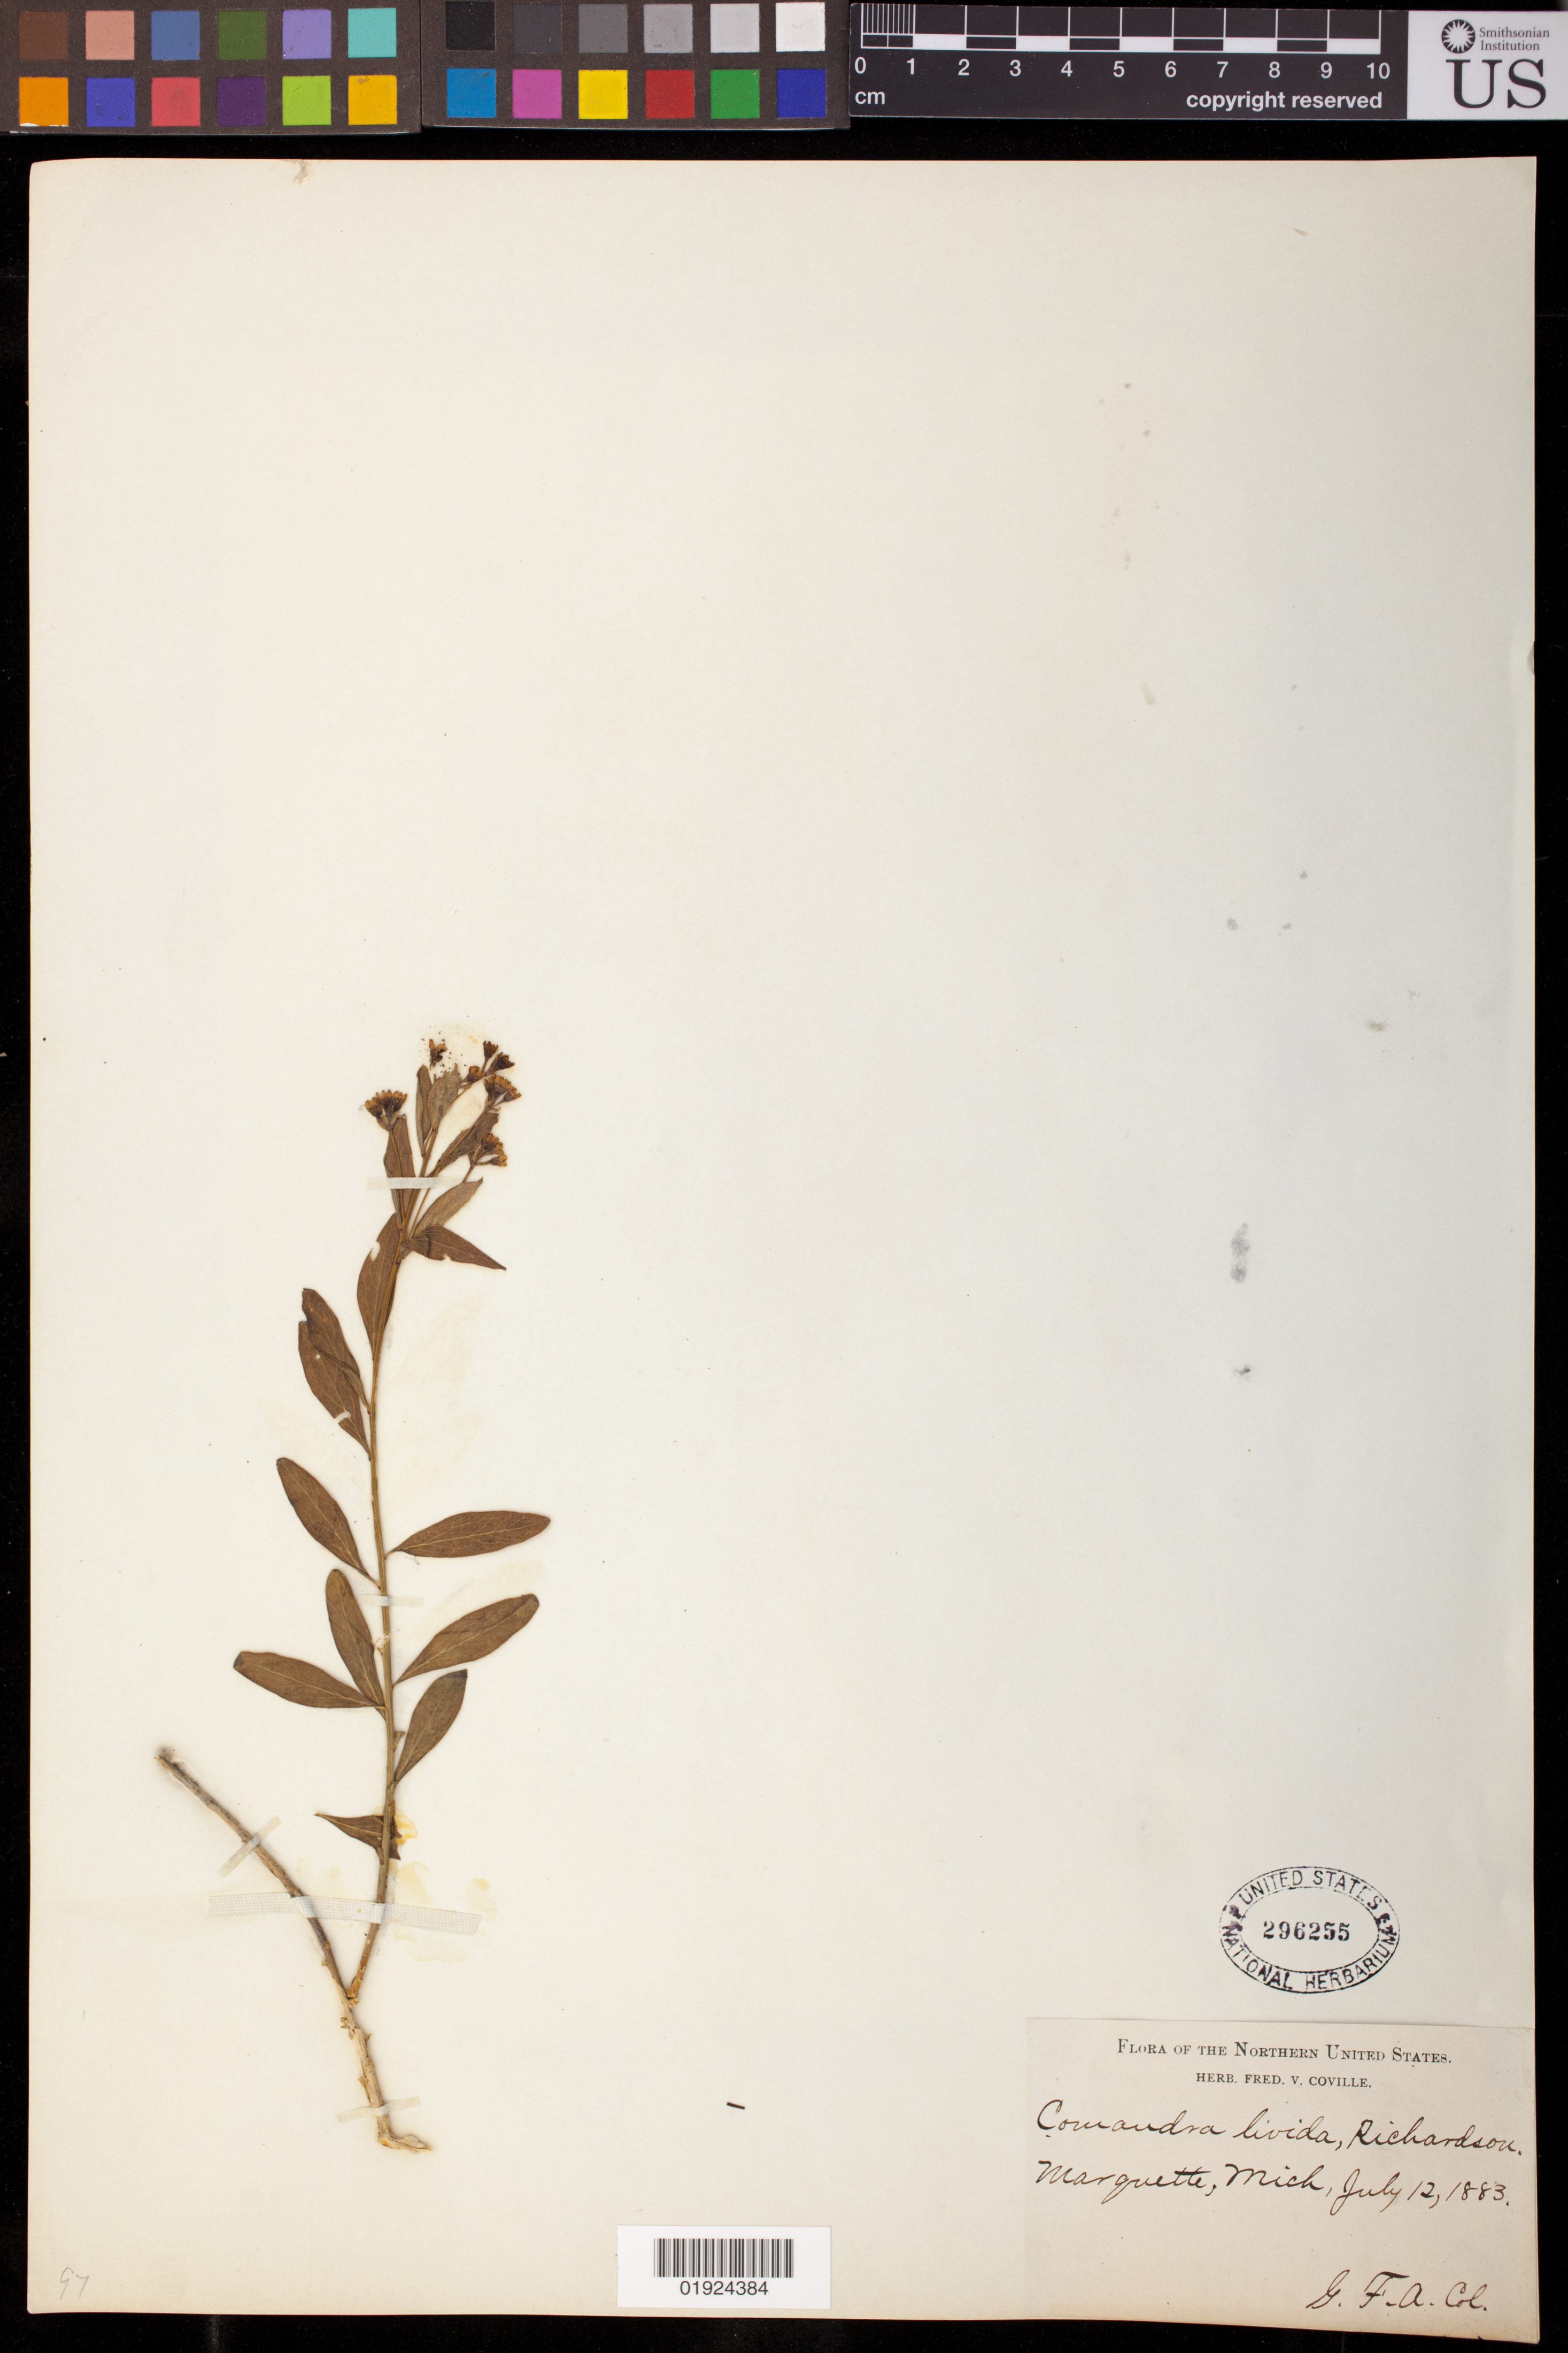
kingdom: Plantae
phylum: Tracheophyta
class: Magnoliopsida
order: Santalales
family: Comandraceae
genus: Geocaulon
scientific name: Geocaulon lividum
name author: (Richardson) Fernald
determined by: Strong, Mark T., (BOT), Smithsonian Institution - National Museum of Natural History (UNITED STATES)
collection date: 1883-07-12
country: United States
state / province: Michigan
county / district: Marquette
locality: Marquette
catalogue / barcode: US 296255